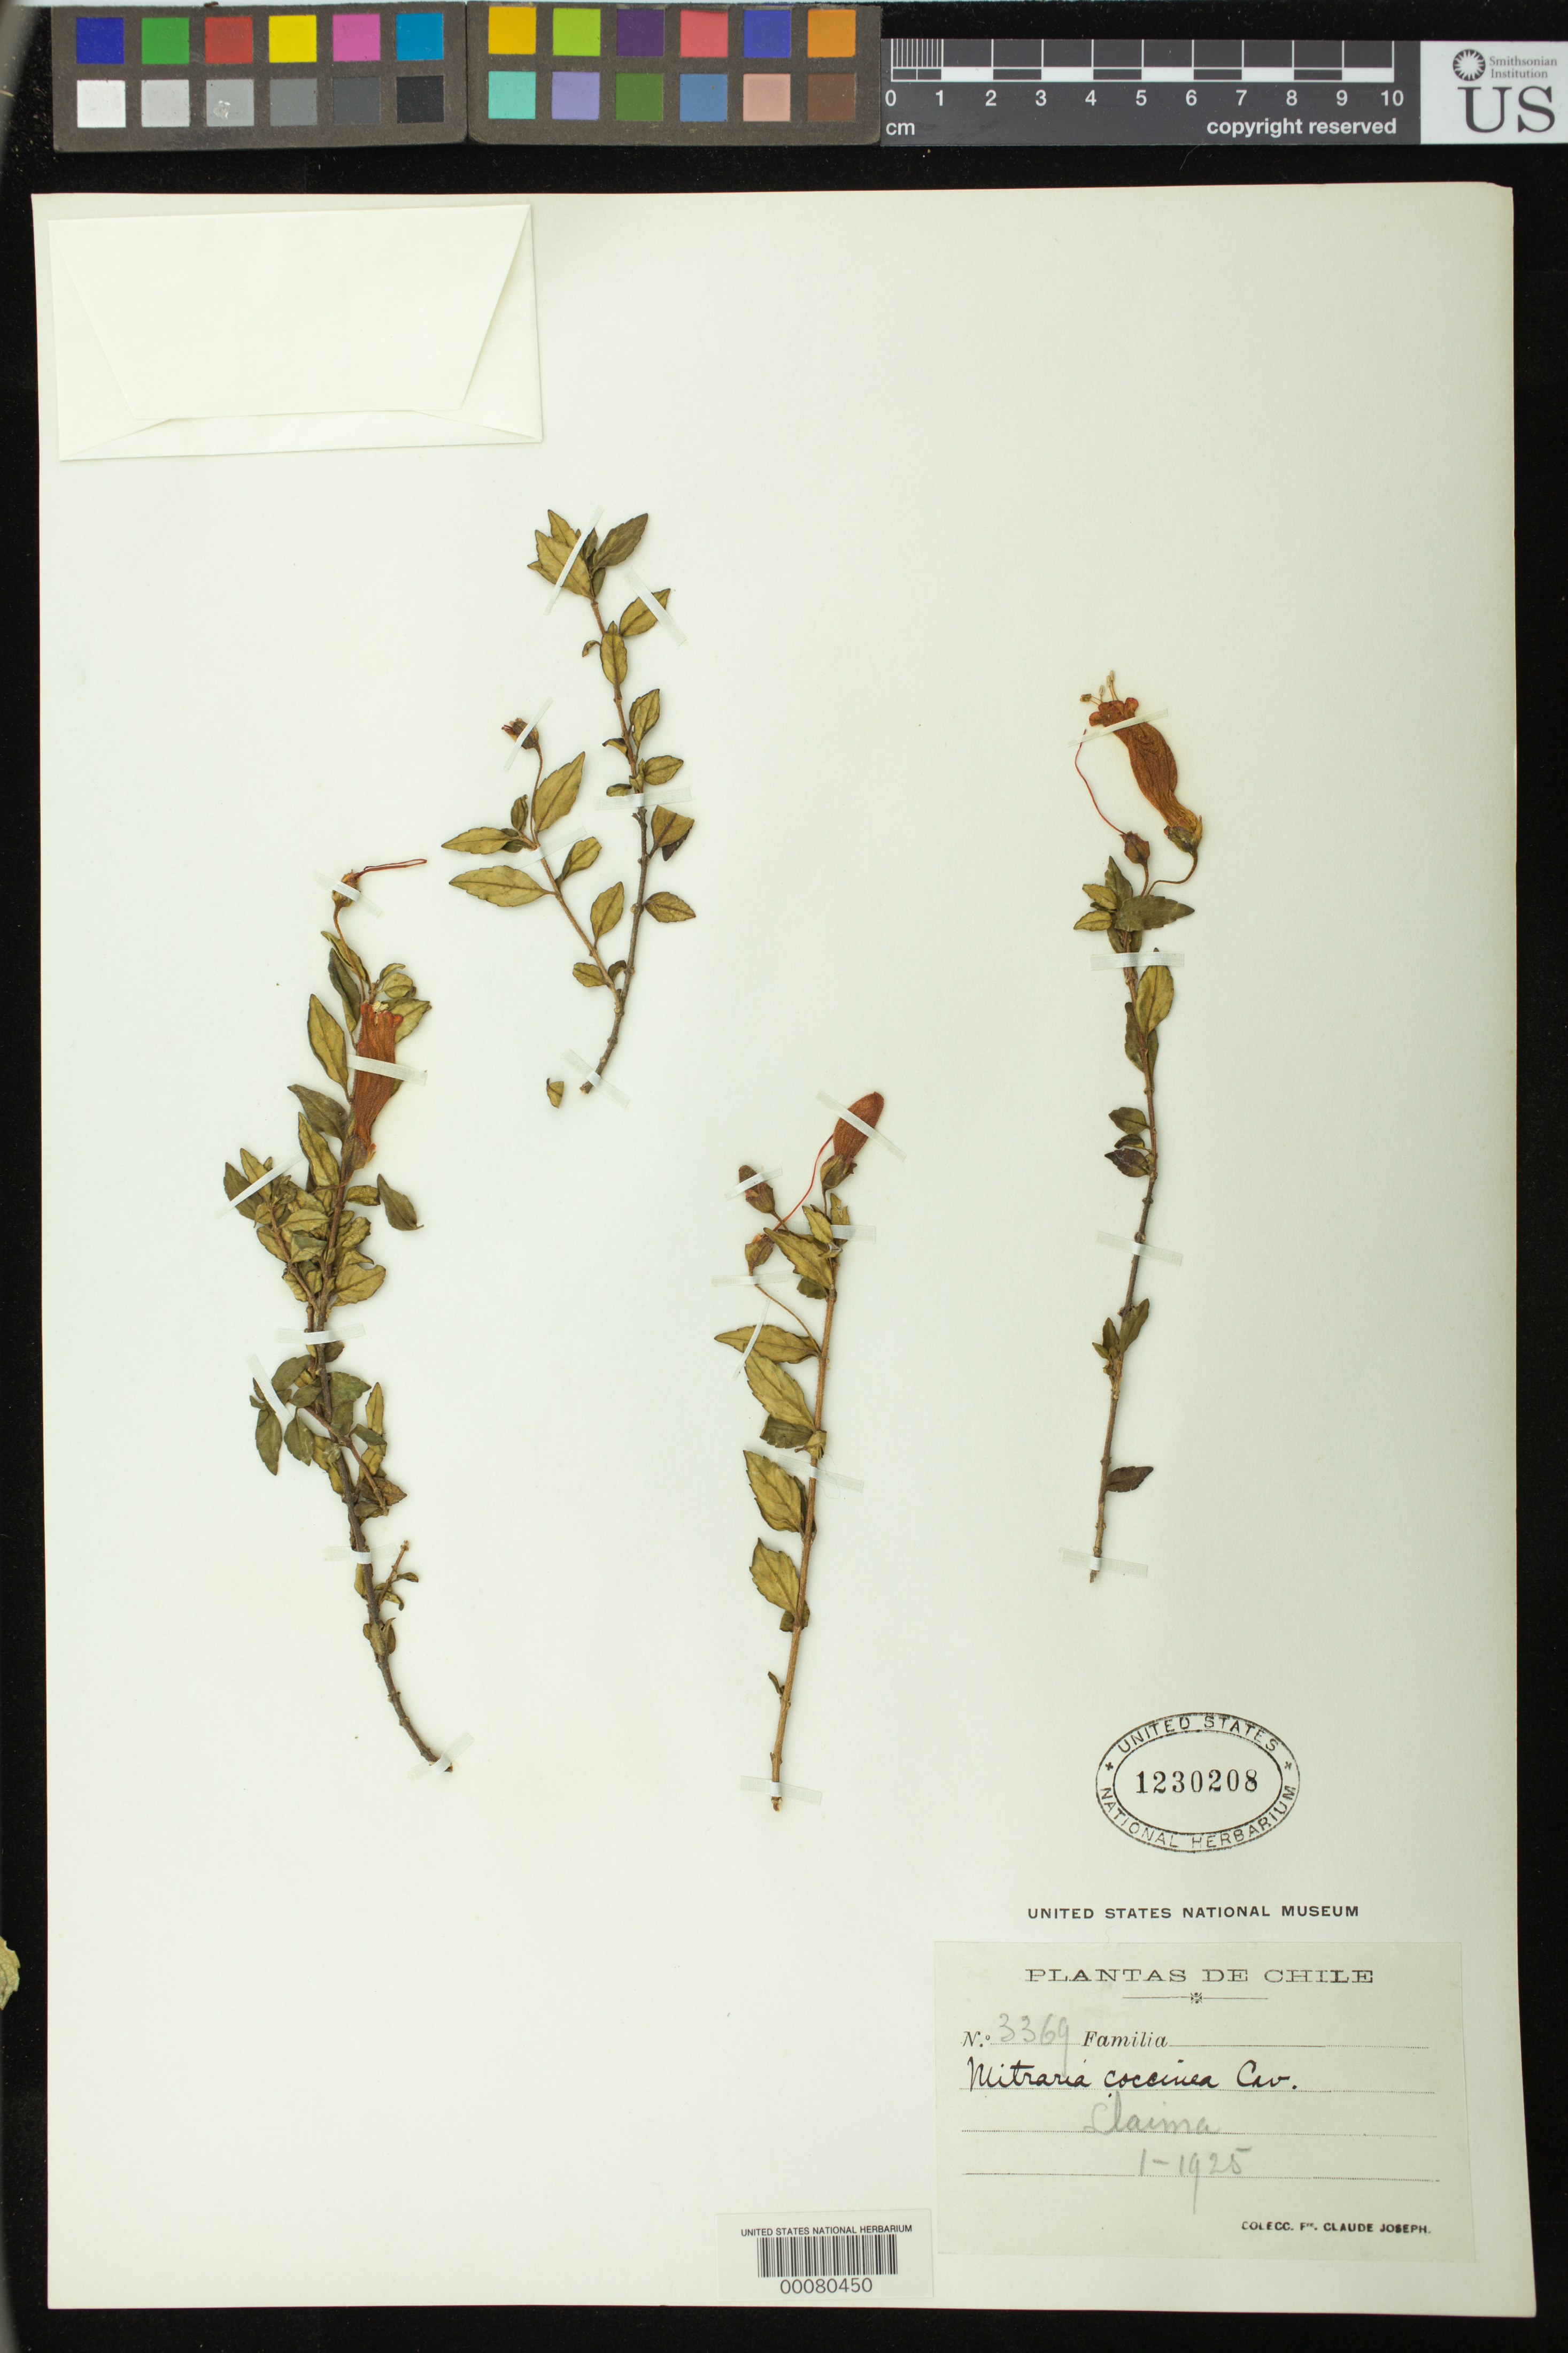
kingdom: Plantae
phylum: Tracheophyta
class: Magnoliopsida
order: Lamiales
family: Gesneriaceae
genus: Mitraria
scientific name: Mitraria coccinea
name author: Cav.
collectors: Bro. Claude-Joseph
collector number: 3369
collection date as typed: Jan 1925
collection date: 1925-01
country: Chile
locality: Llaima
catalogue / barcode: US 1230208